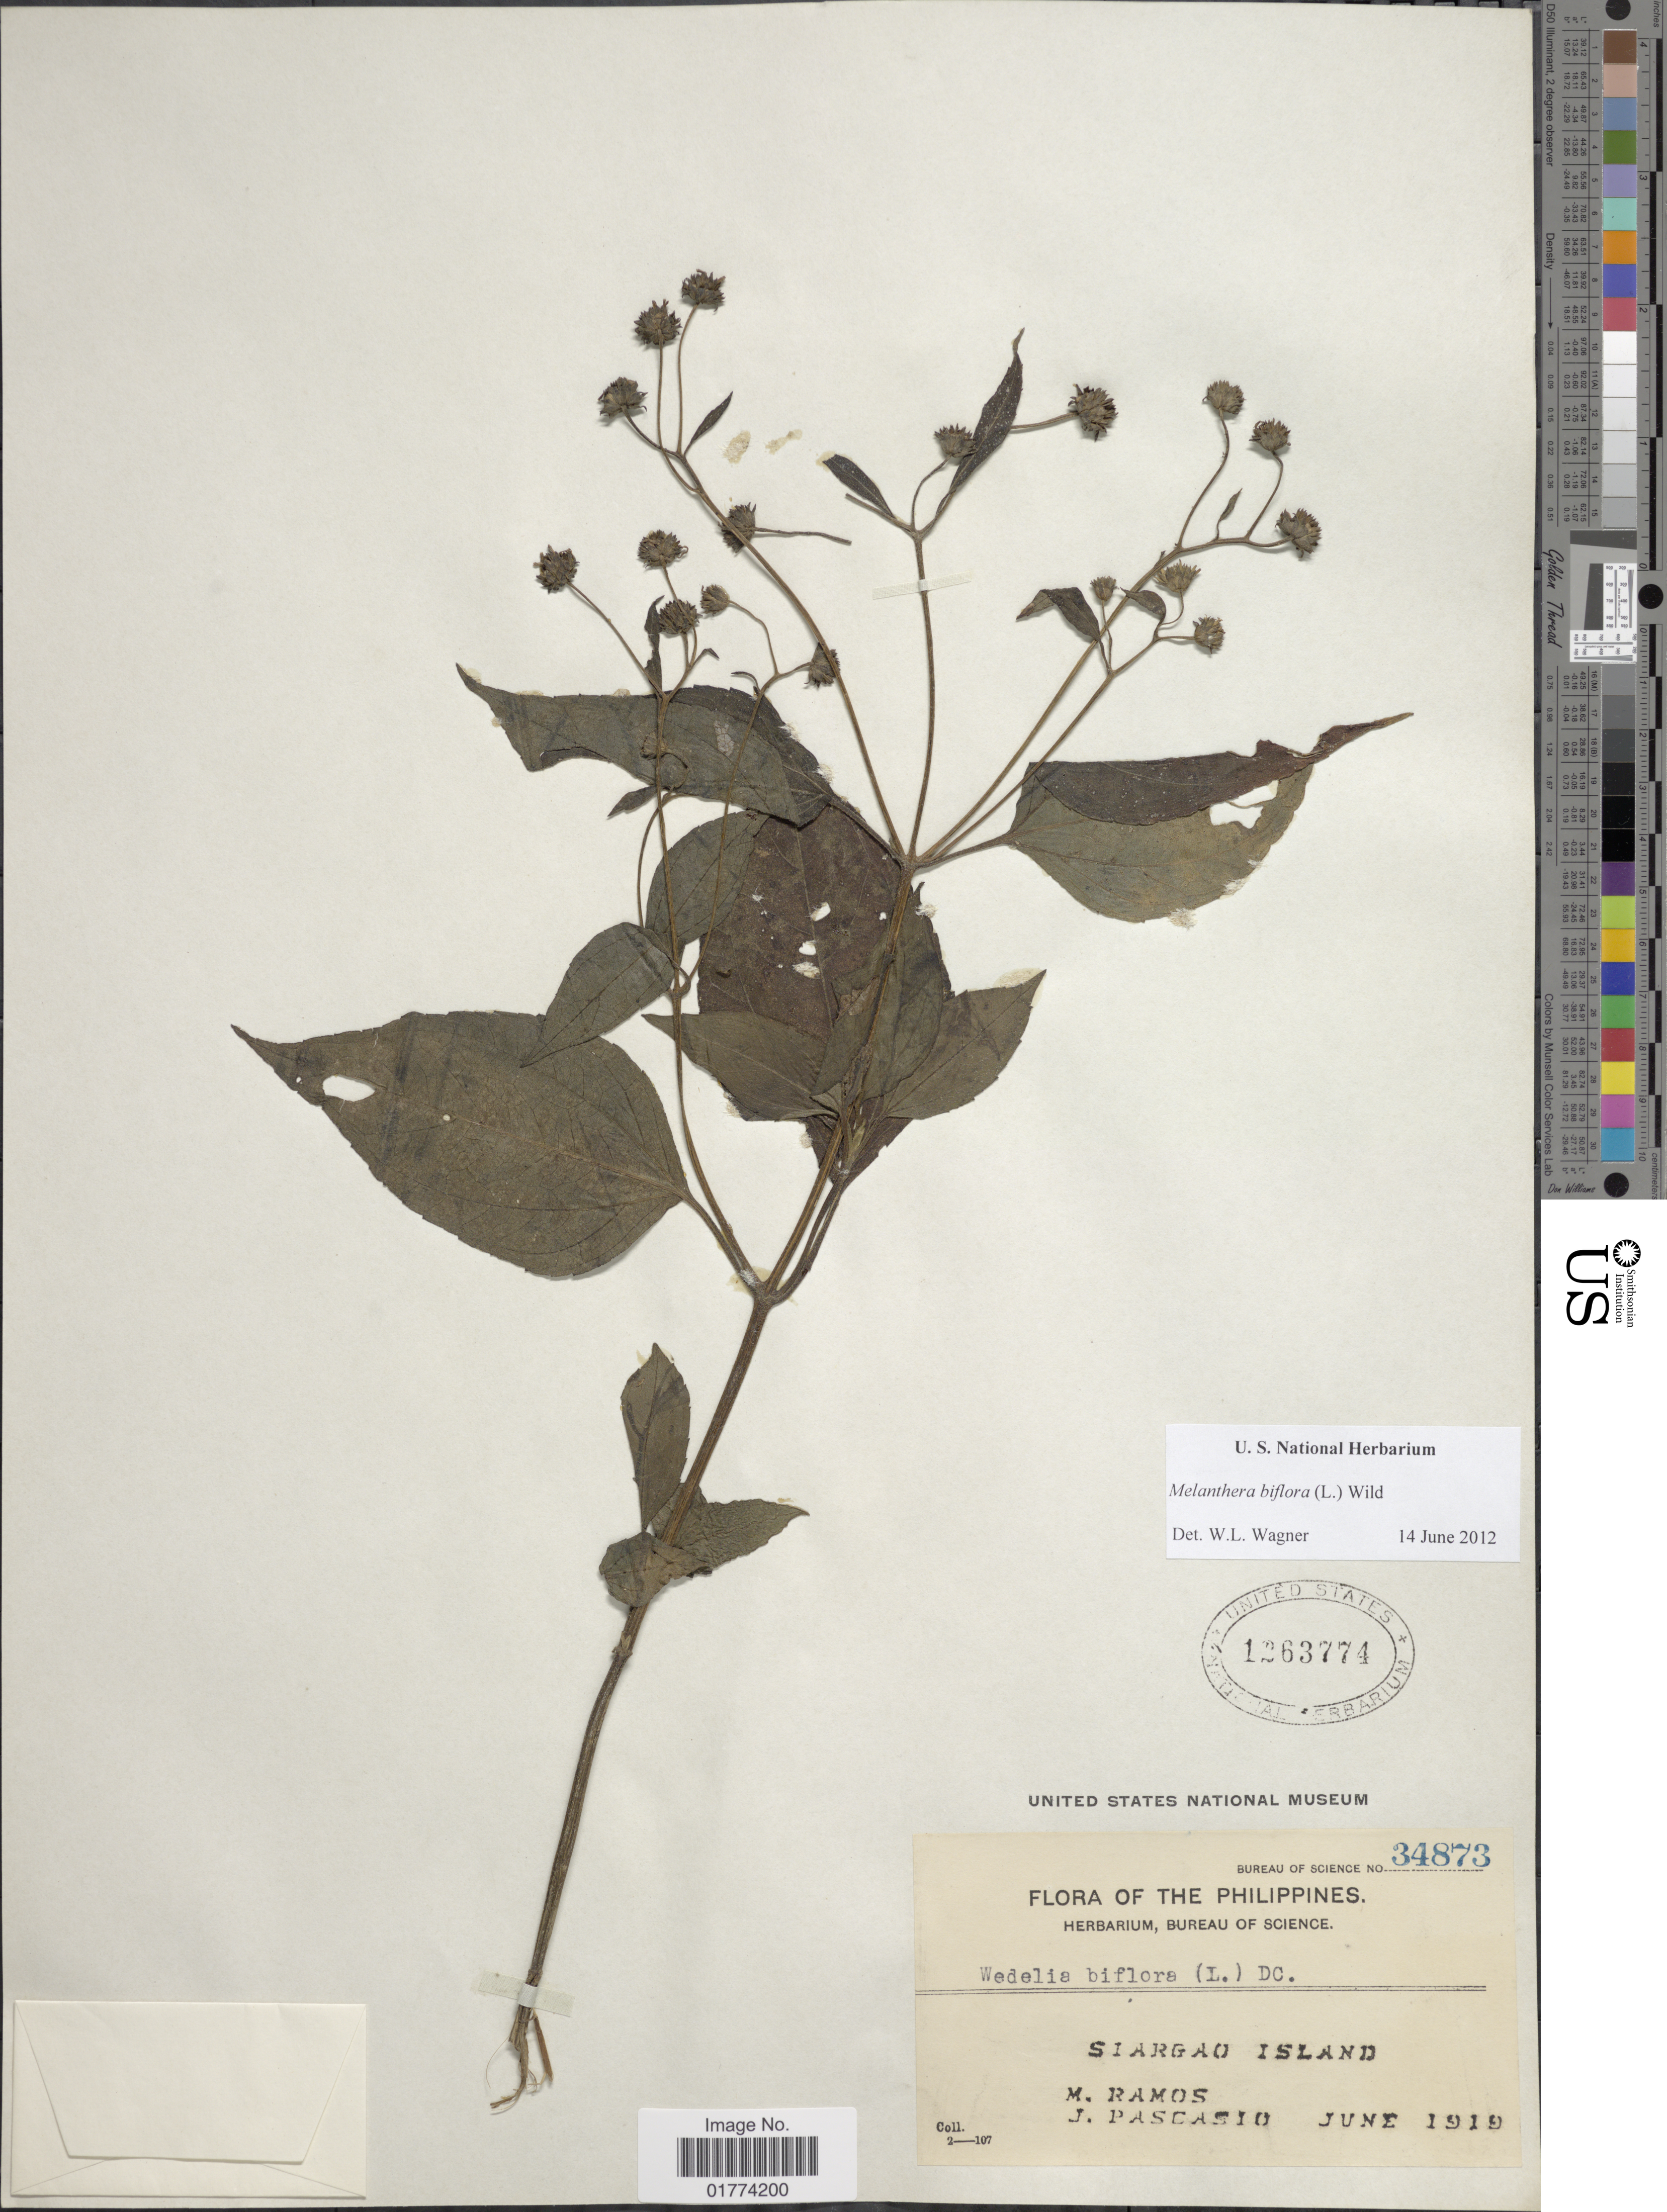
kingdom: Plantae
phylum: Tracheophyta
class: Magnoliopsida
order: Asterales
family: Asteraceae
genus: Wollastonia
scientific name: Wollastonia biflora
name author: (L.) DC.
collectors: M. Ramos & J. Pascasio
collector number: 34873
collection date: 1919-06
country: Philippines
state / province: Caraga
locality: Siargao Island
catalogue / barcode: US 1263774